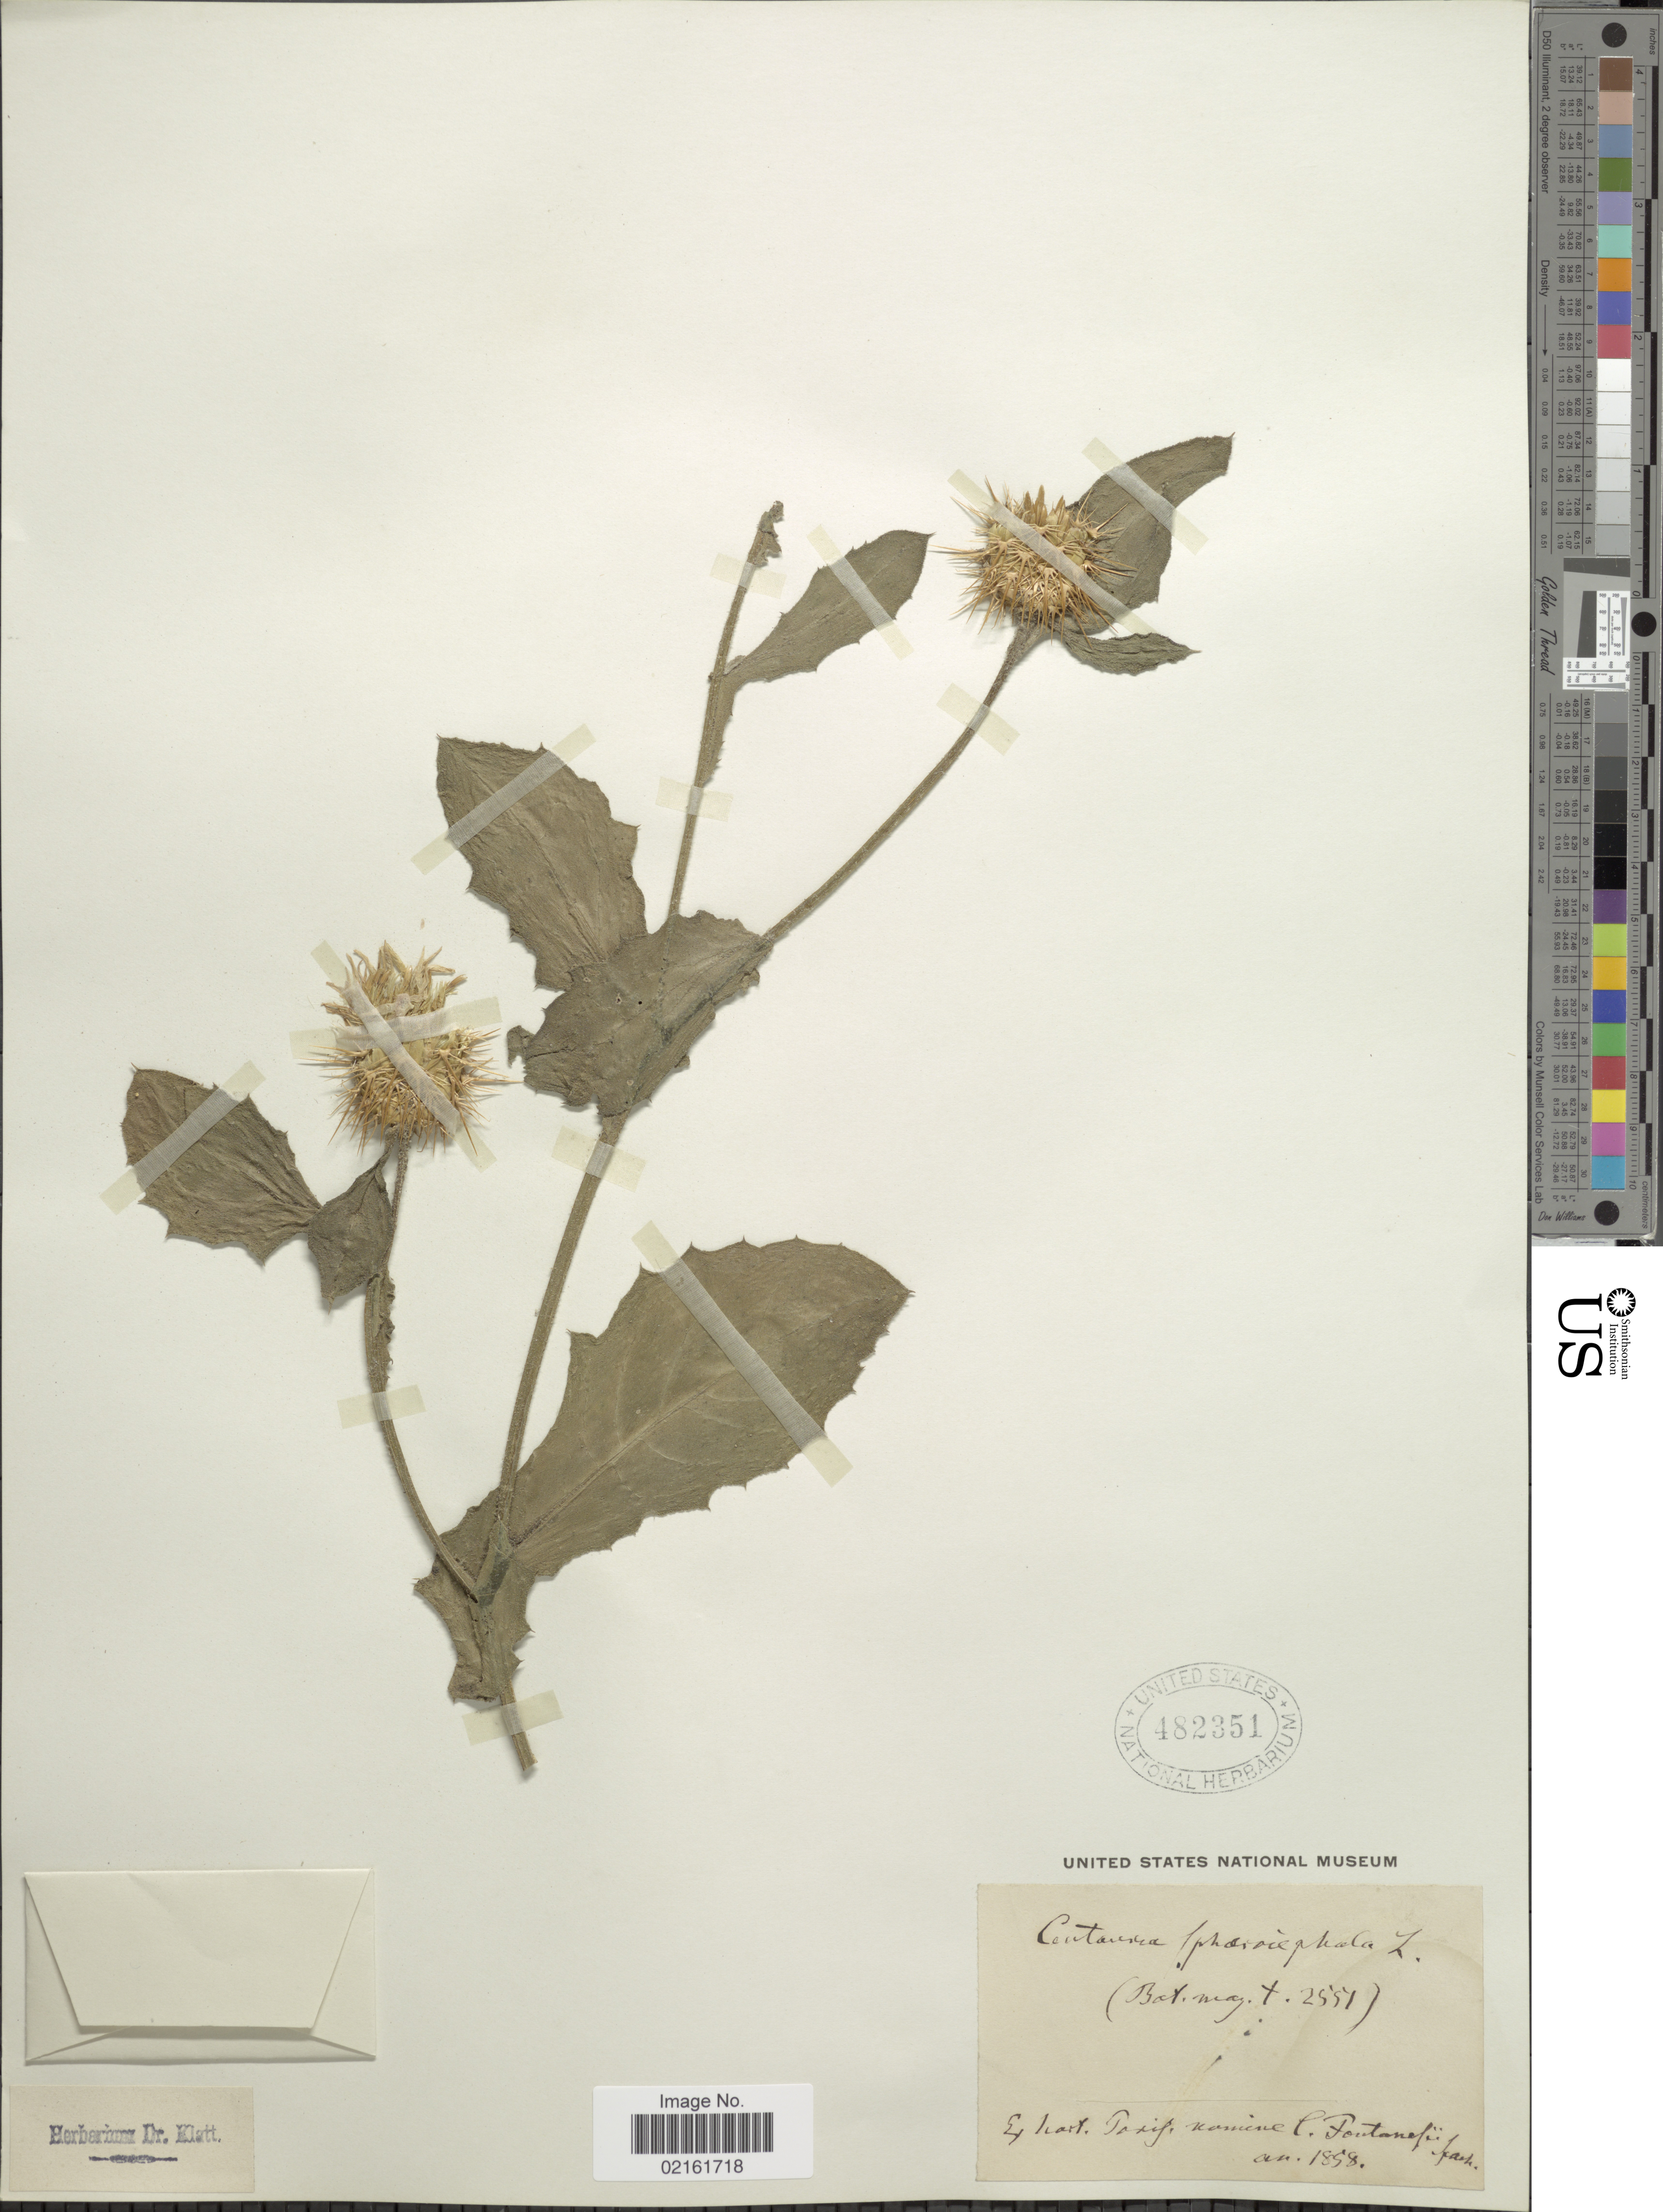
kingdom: Plantae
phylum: Tracheophyta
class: Magnoliopsida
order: Asterales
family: Asteraceae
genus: Centaurea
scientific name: Centaurea sphaerocephala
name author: L.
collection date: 1858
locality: Ex hort. Taxif. nomine l. Fontanfii Tpash [interpreted]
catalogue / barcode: US 482351